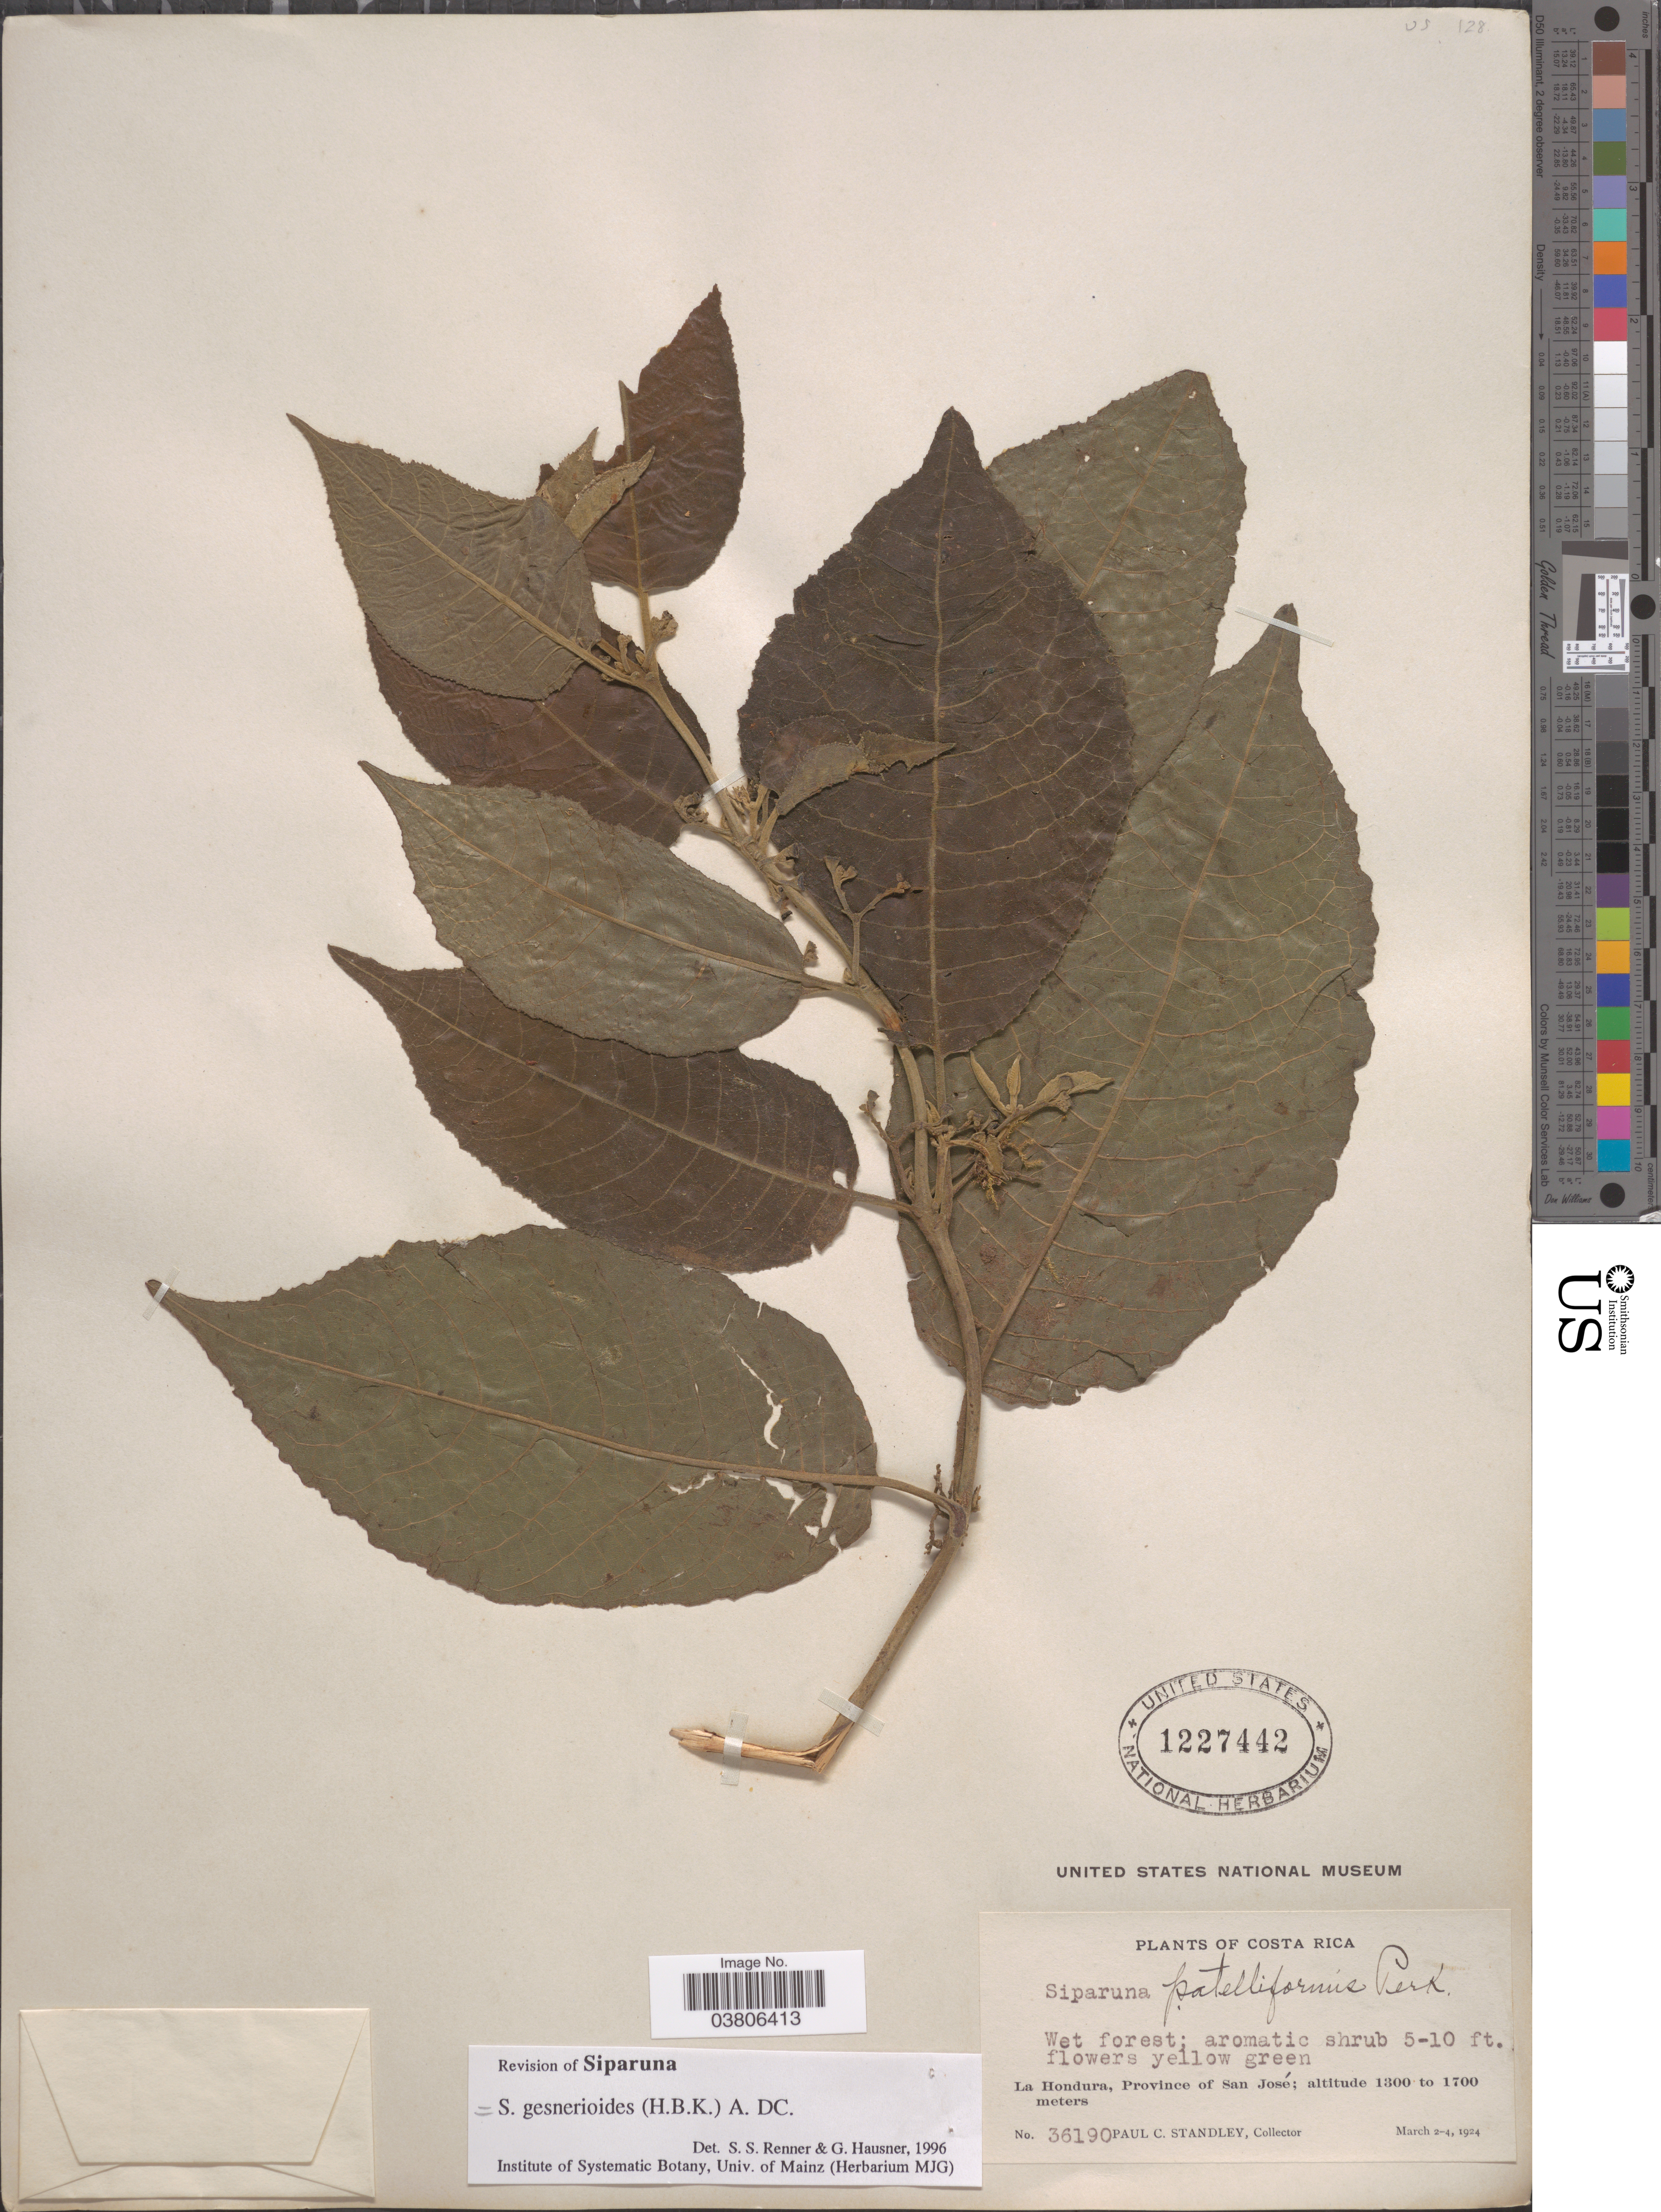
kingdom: Plantae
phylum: Tracheophyta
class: Magnoliopsida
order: Laurales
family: Siparunaceae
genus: Siparuna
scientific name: Siparuna gesnerioides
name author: (Kunth) A. DC.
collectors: P. C. Standley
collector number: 36190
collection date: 1924-03-02/1924-03-04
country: Costa Rica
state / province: San José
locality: La Hondura.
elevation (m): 1300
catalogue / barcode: US 1227442